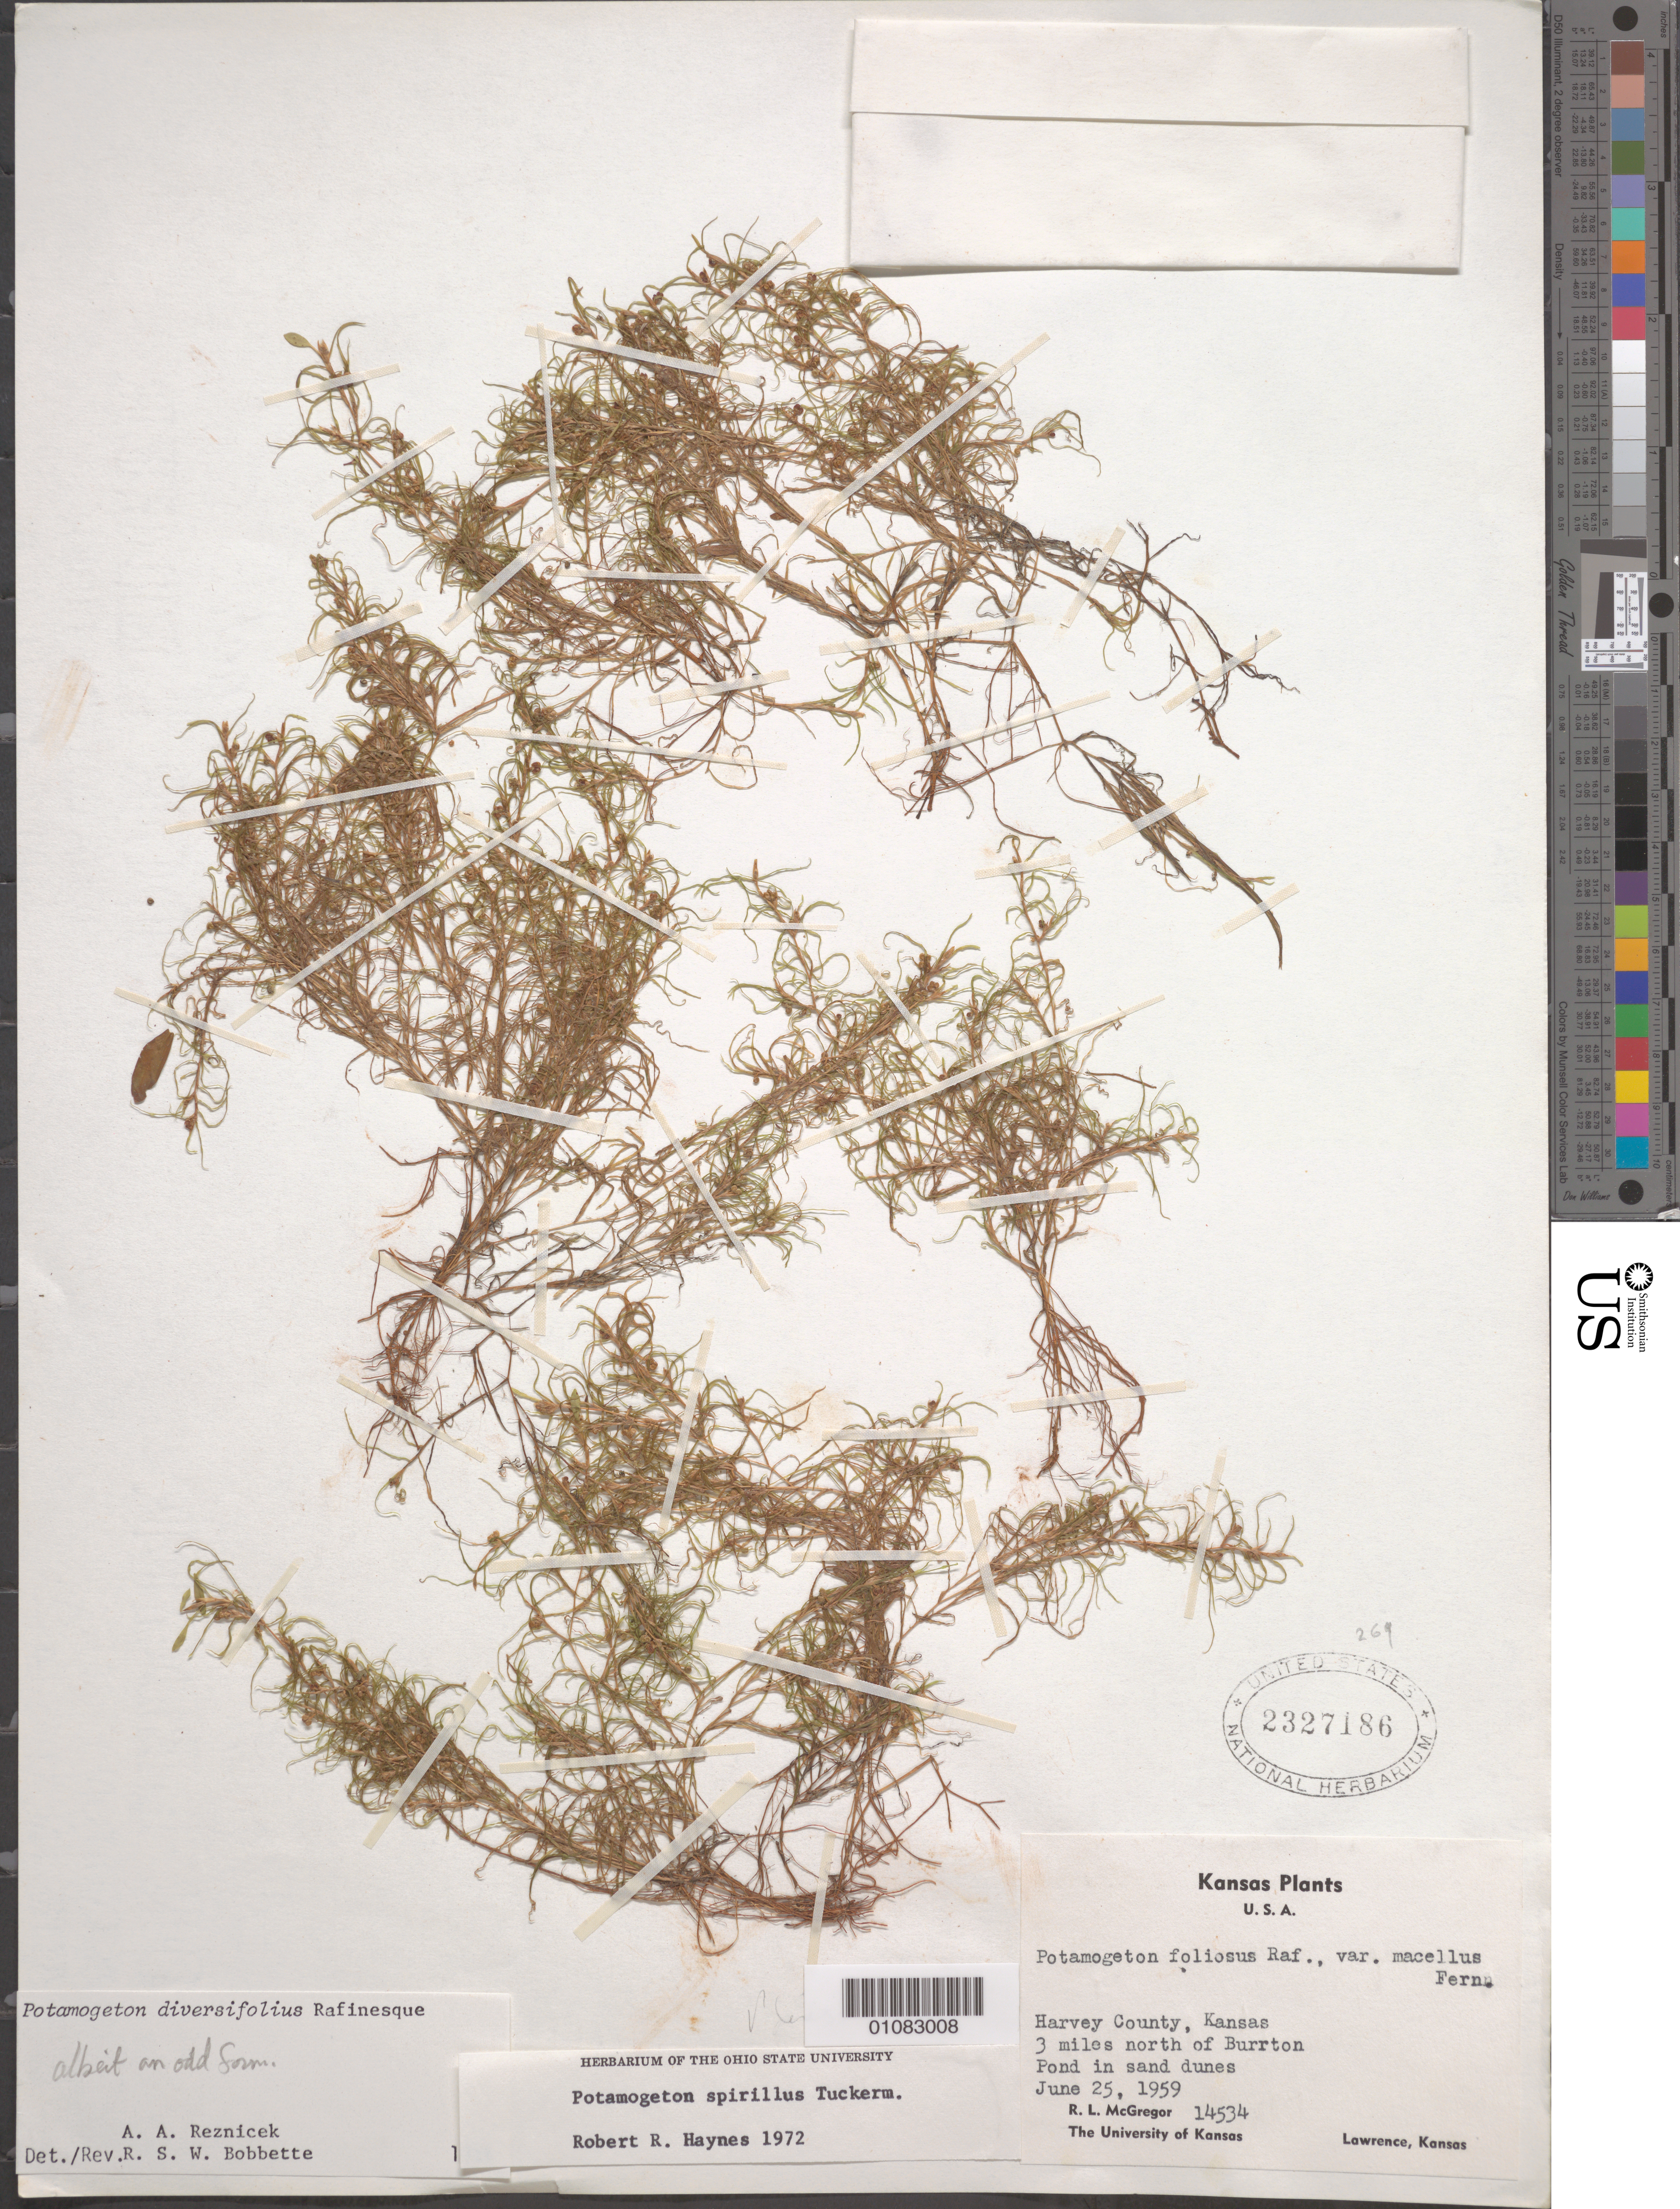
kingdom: Plantae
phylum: Tracheophyta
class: Liliopsida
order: Alismatales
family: Potamogetonaceae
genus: Potamogeton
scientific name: Potamogeton diversifolius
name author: Raf.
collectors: R. McGregor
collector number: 14534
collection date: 1959-06-25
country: United States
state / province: Kansas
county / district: Harvey County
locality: Lawrence, 3 mi. N of Burrton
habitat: Shallow ponds in sand dunes.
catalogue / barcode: US 2327186